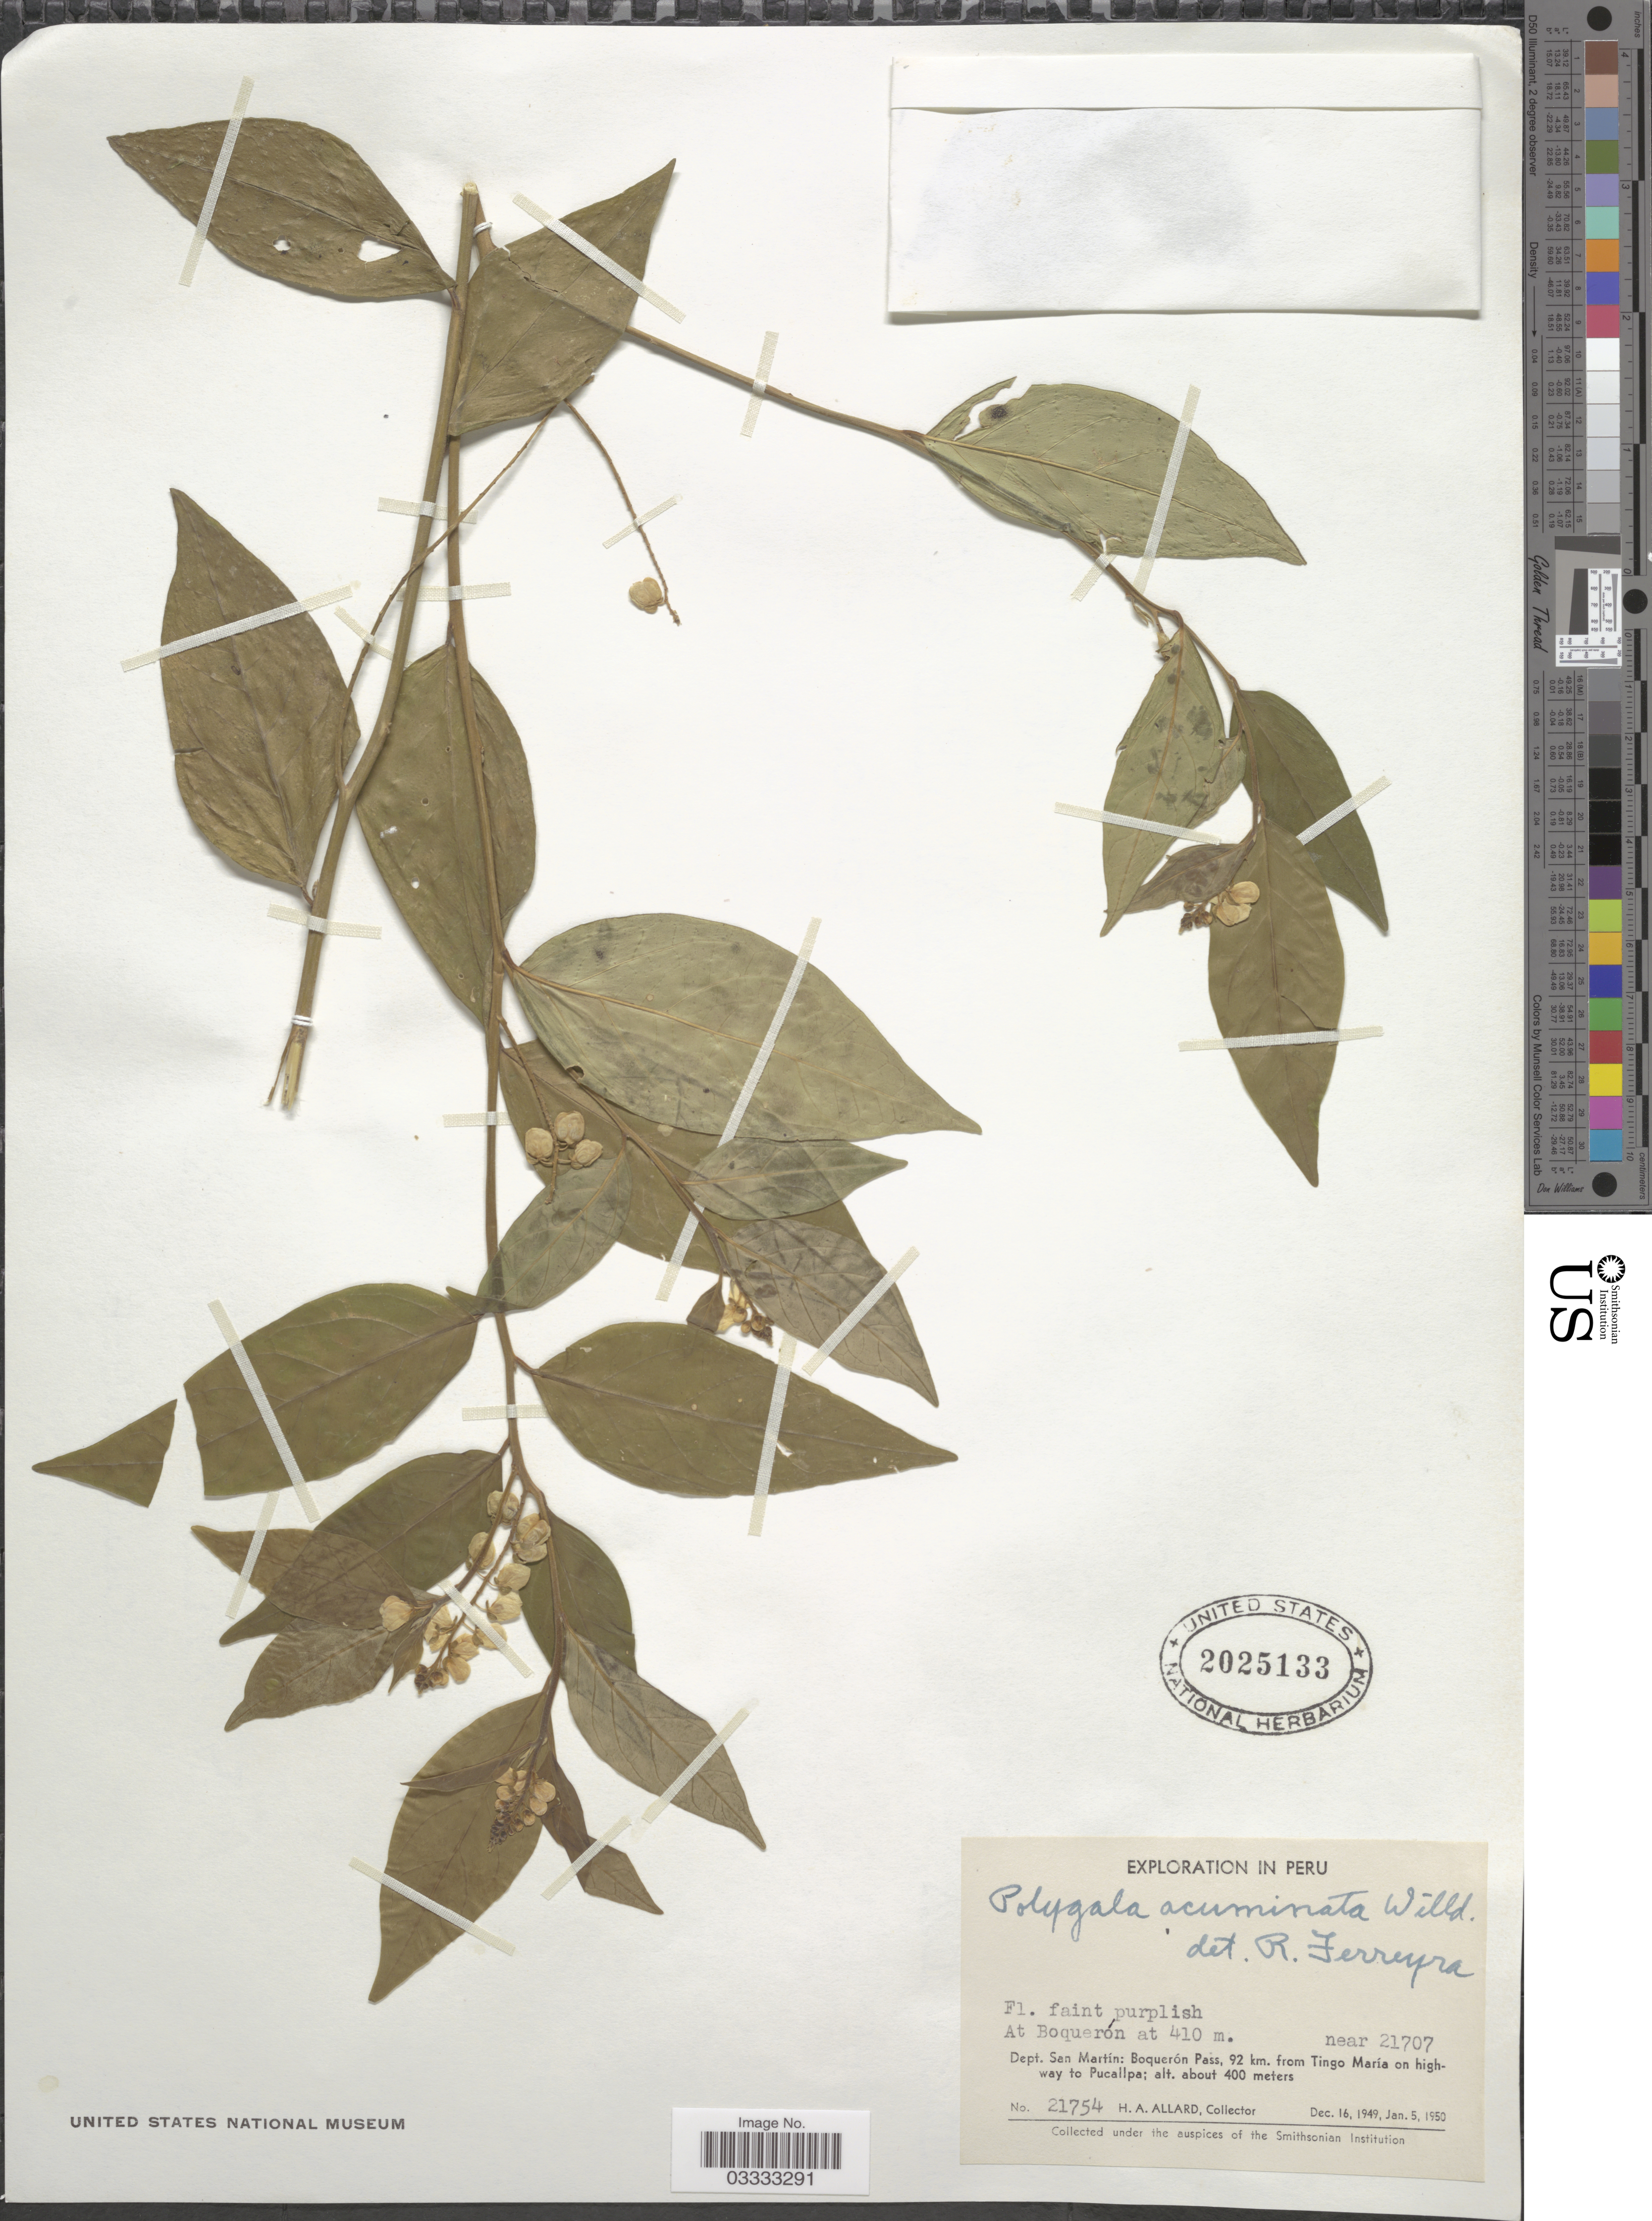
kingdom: Plantae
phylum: Tracheophyta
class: Magnoliopsida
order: Fabales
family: Polygalaceae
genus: Asemeia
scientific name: Asemeia acuminata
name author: (Willd.) J.F.B. Pastore & J.R. Abbott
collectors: H. A. Allard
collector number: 21754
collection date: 1949-12-16/1950-01-05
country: Peru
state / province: San Martín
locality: At Boquerón. Near 21707. Dept. San Martín: Boquerón Pass, 92 km. from Tingo María on highway to Pucallpa.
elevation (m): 410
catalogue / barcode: US 2025133